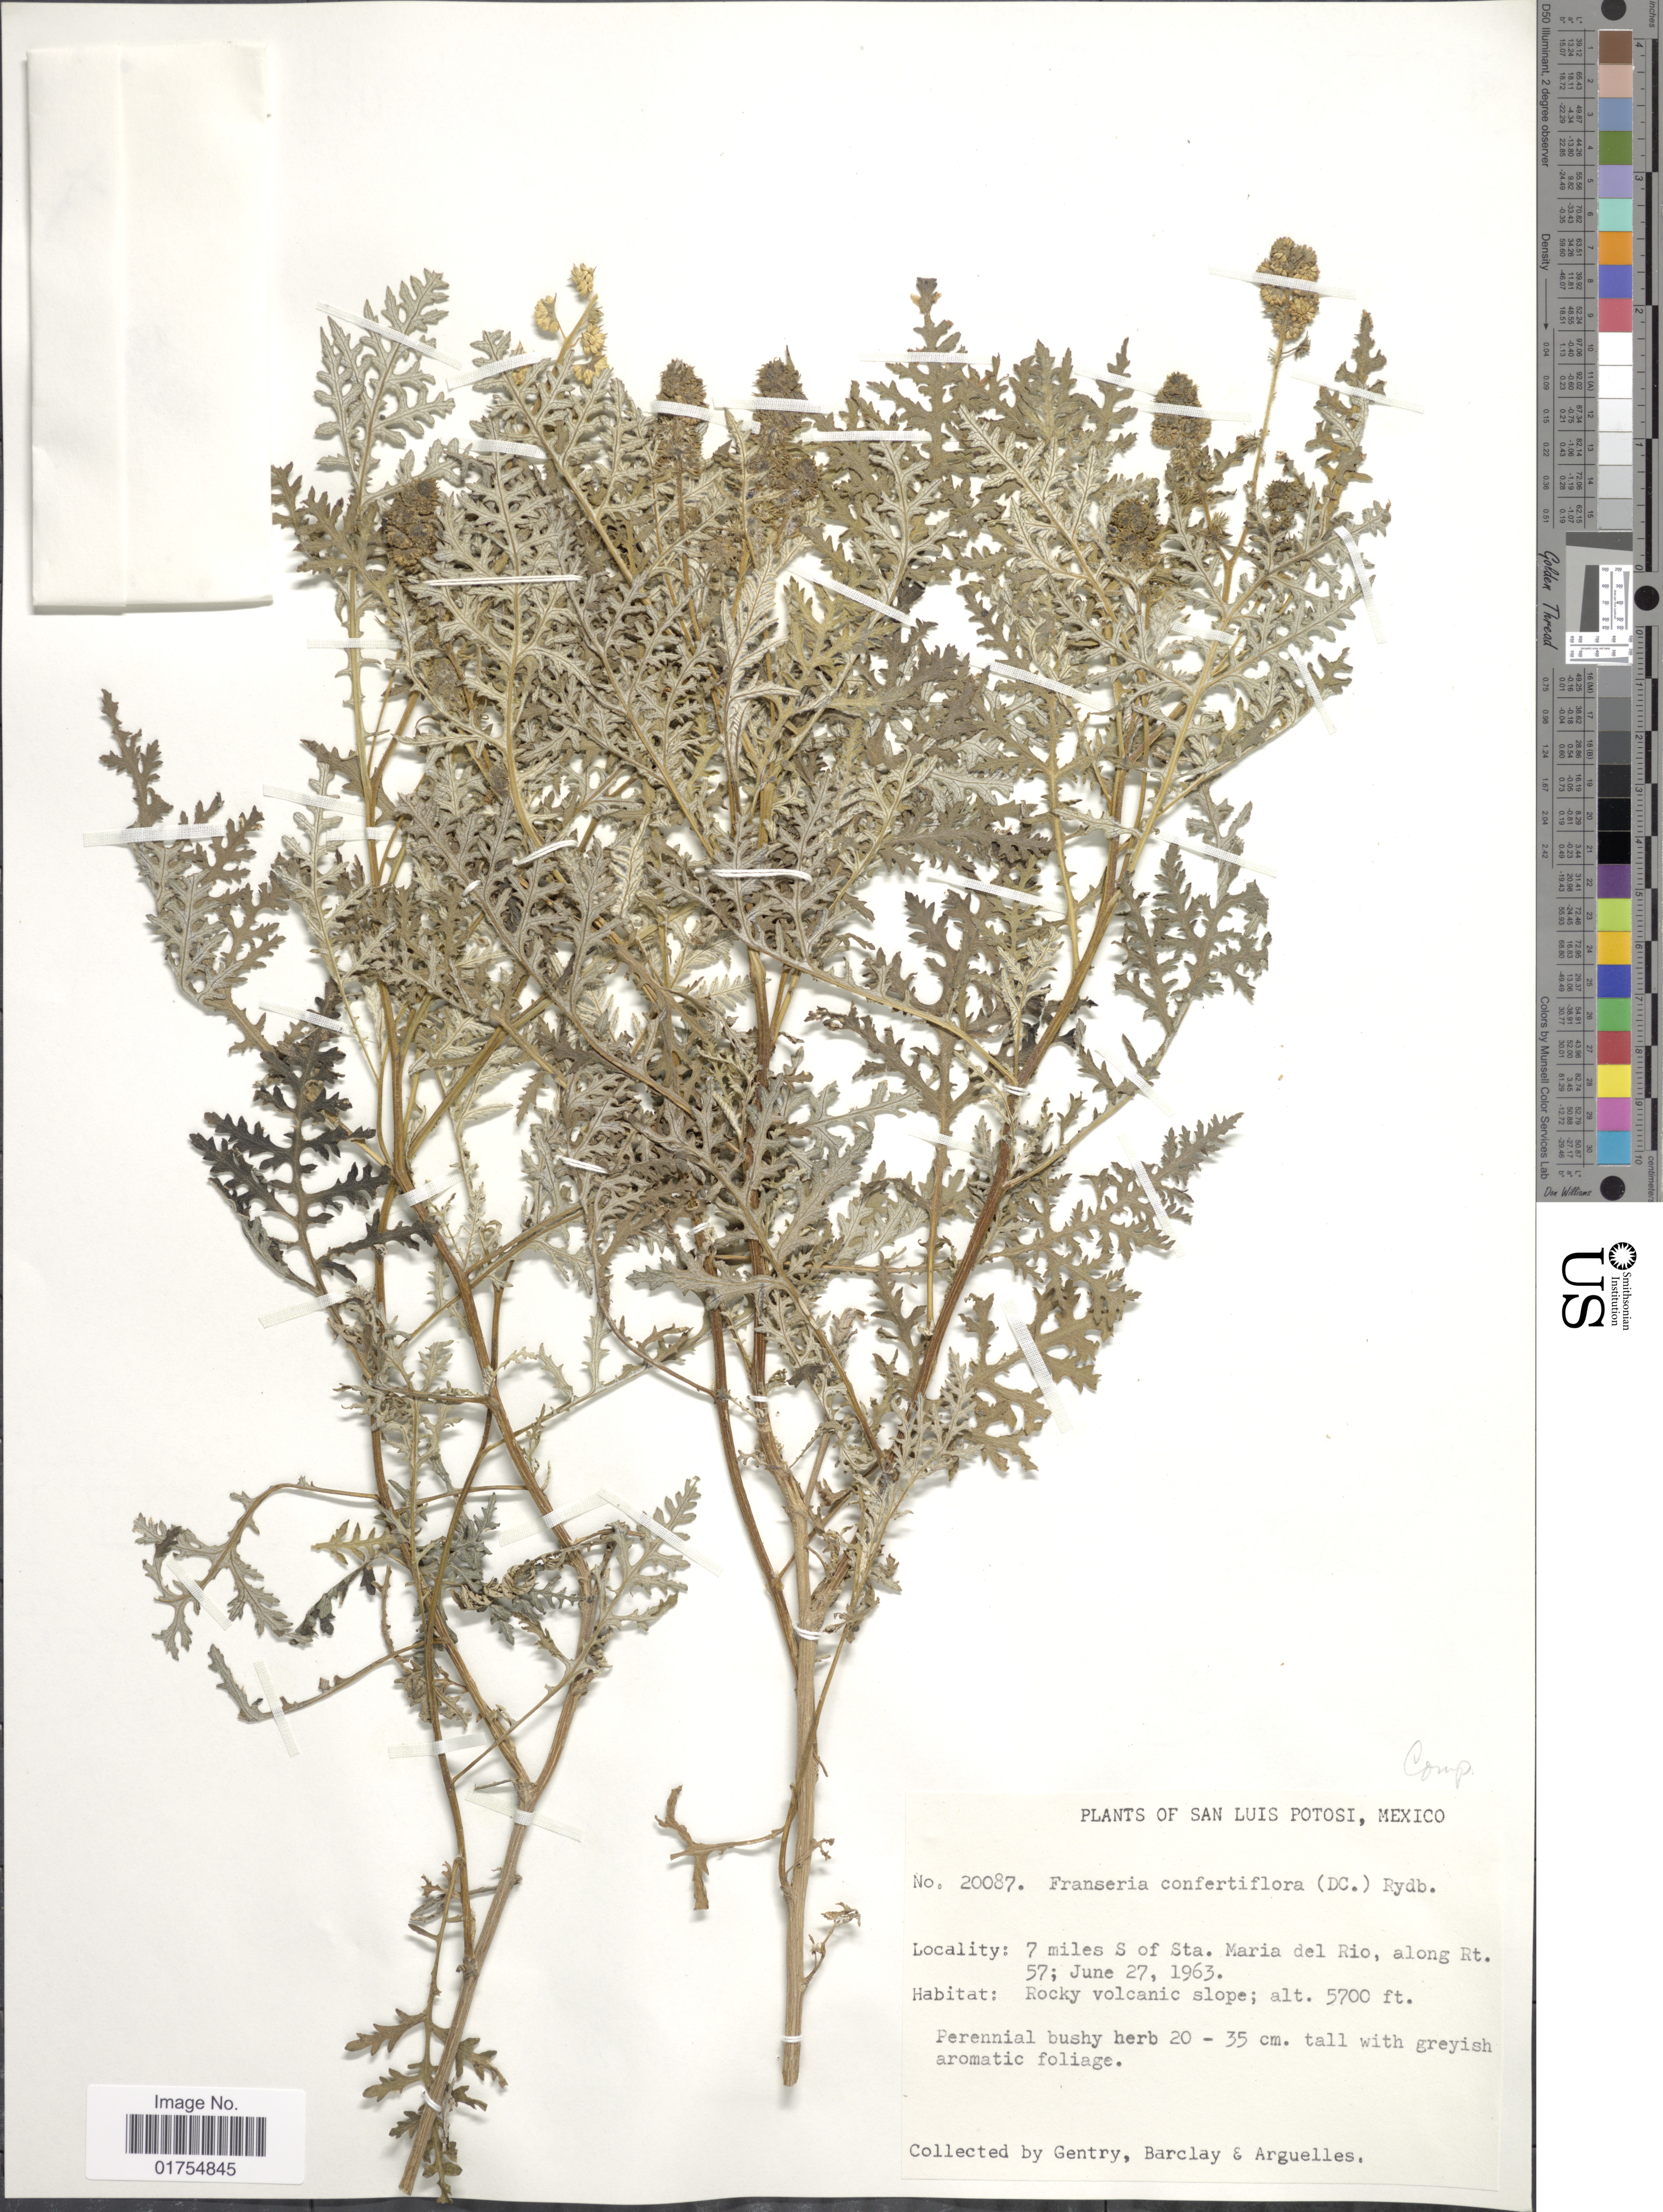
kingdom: Plantae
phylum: Tracheophyta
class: Magnoliopsida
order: Asterales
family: Asteraceae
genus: Franseria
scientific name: Franseria confertiflora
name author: (DC.) Rydb.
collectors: Gentry, --, -- Barclay & Arguelles, --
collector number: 20087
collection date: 1963-06-27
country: Mexico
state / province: San Luis Potosí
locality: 7 miles S of Sta. Maria del Rio, along Rt. 57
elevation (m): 1737